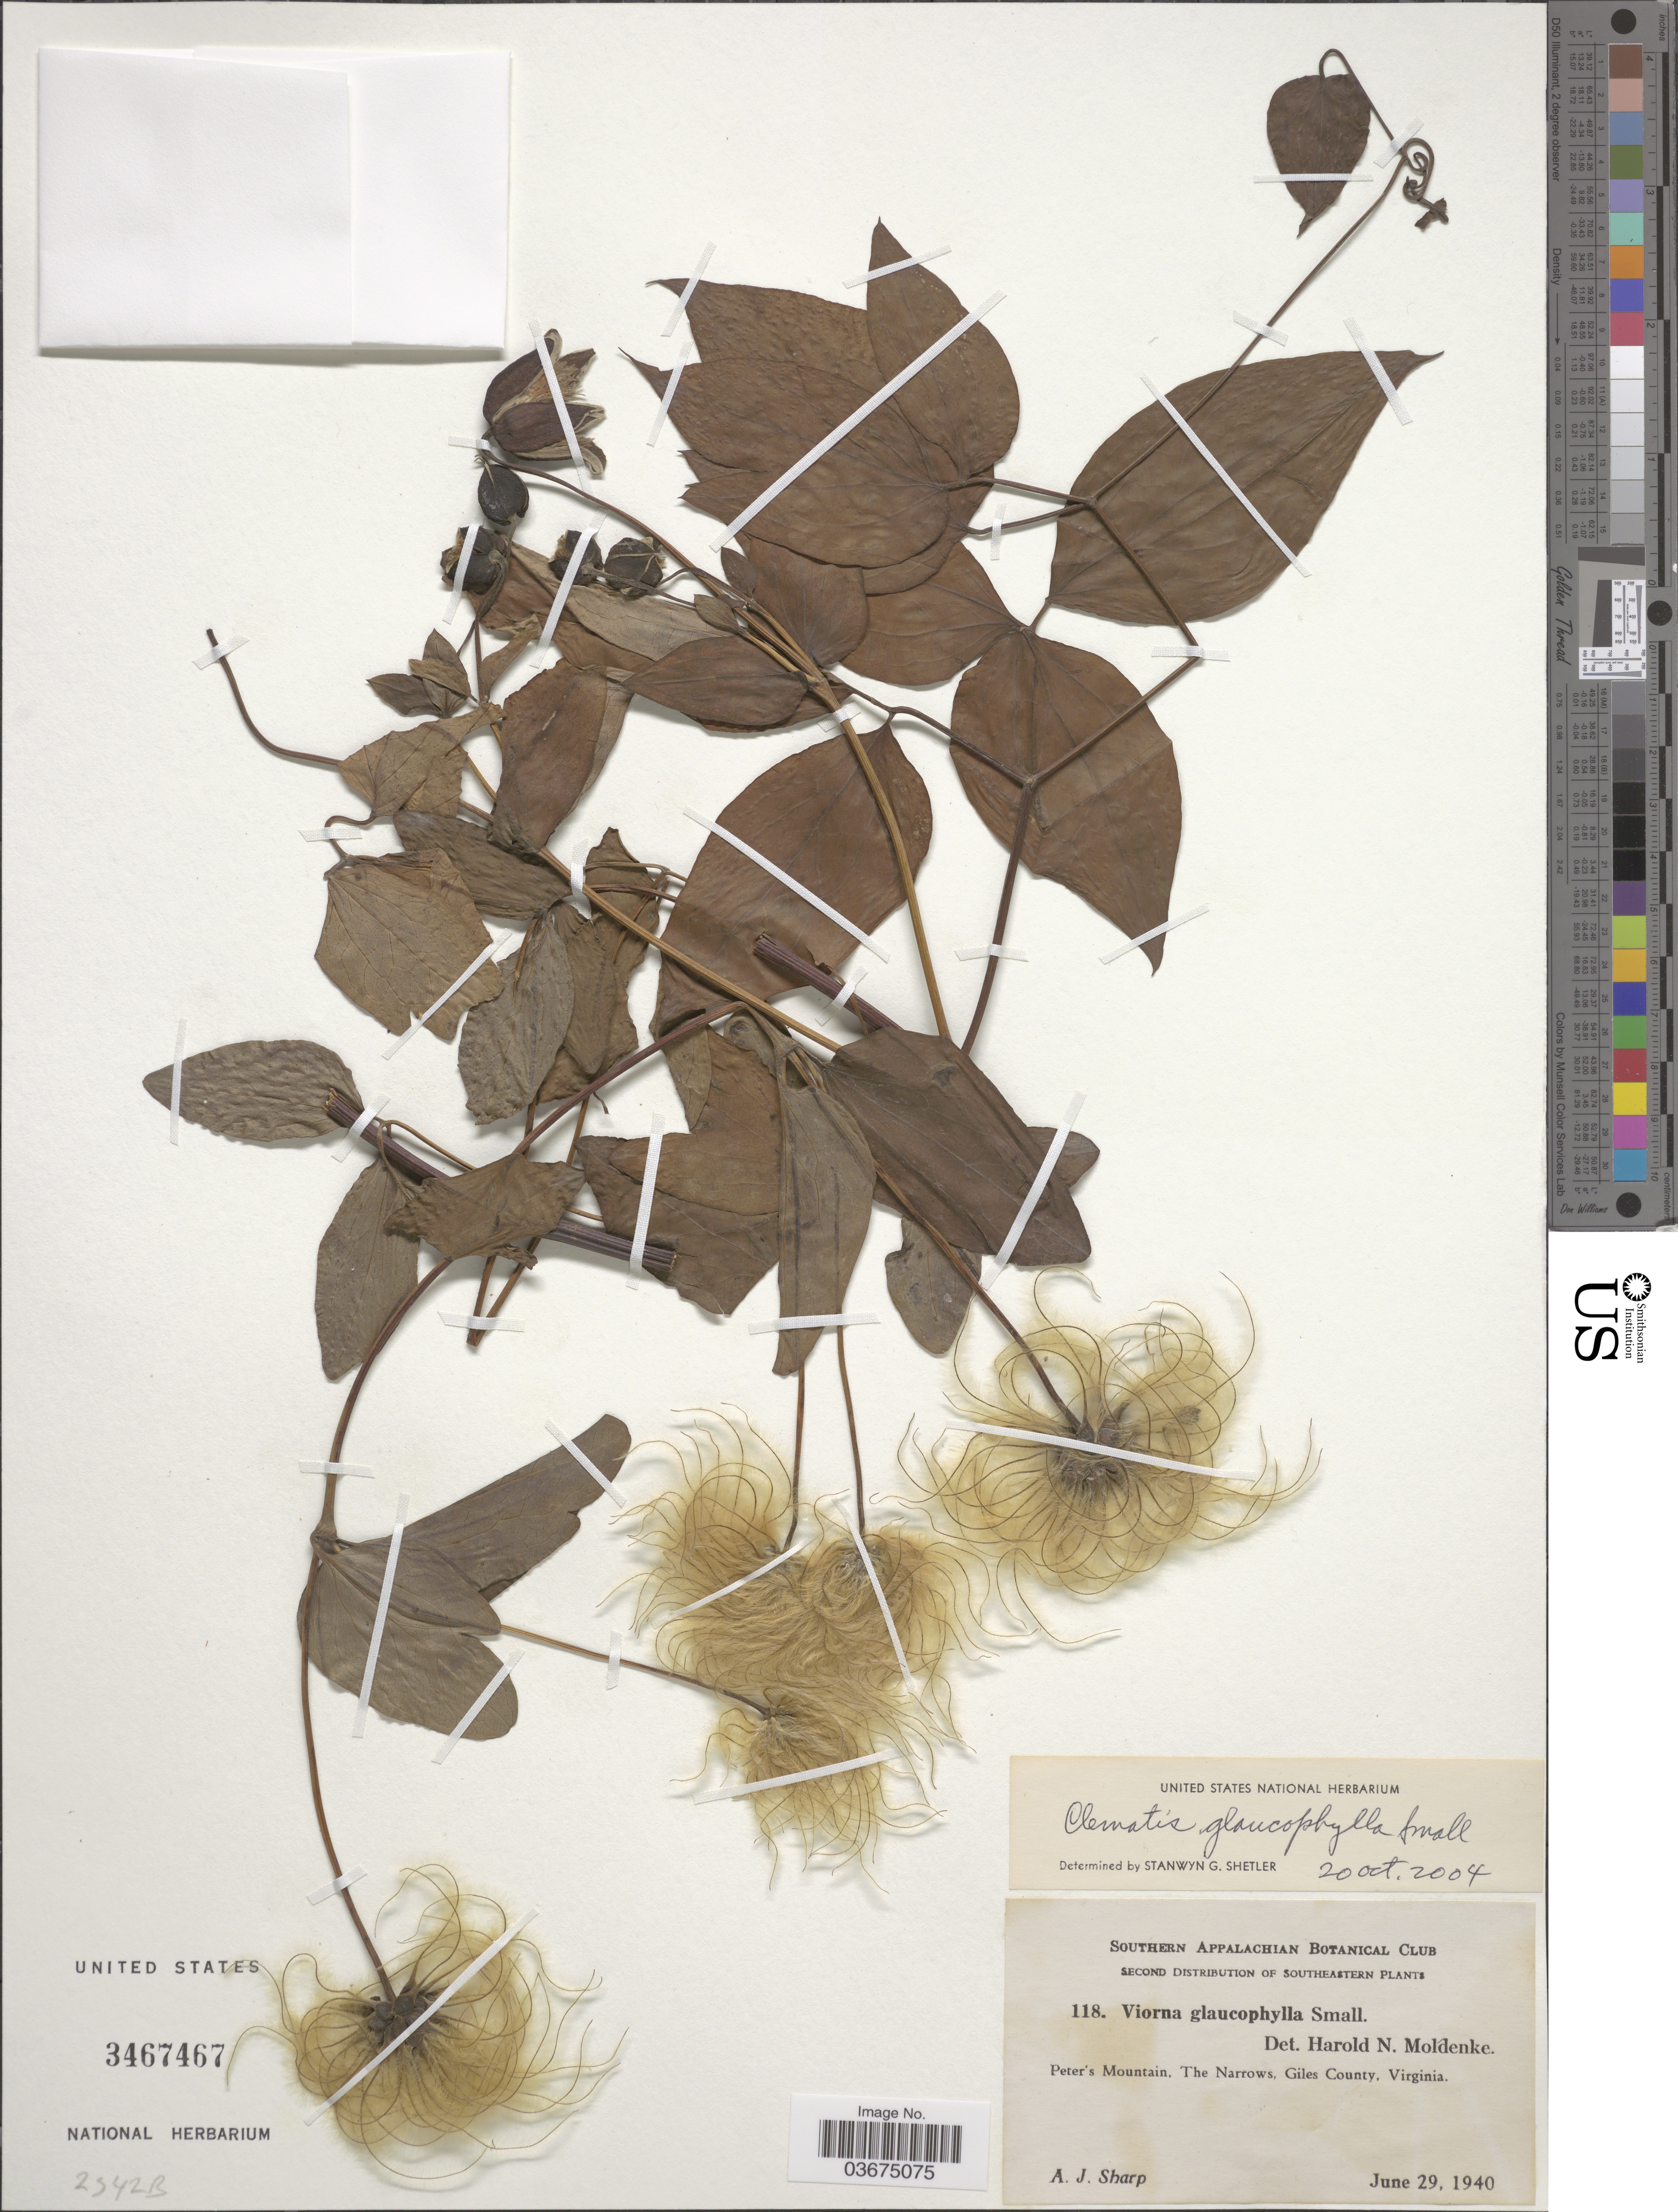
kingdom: Plantae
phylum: Tracheophyta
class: Magnoliopsida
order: Ranunculales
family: Ranunculaceae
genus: Clematis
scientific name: Clematis glaucophylla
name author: Small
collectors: A. J. Sharp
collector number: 118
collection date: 1940-06-29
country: United States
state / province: Virginia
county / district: Giles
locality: Southeastern. Peter's Mountain. The Narrows, Giles County.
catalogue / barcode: US 3467467